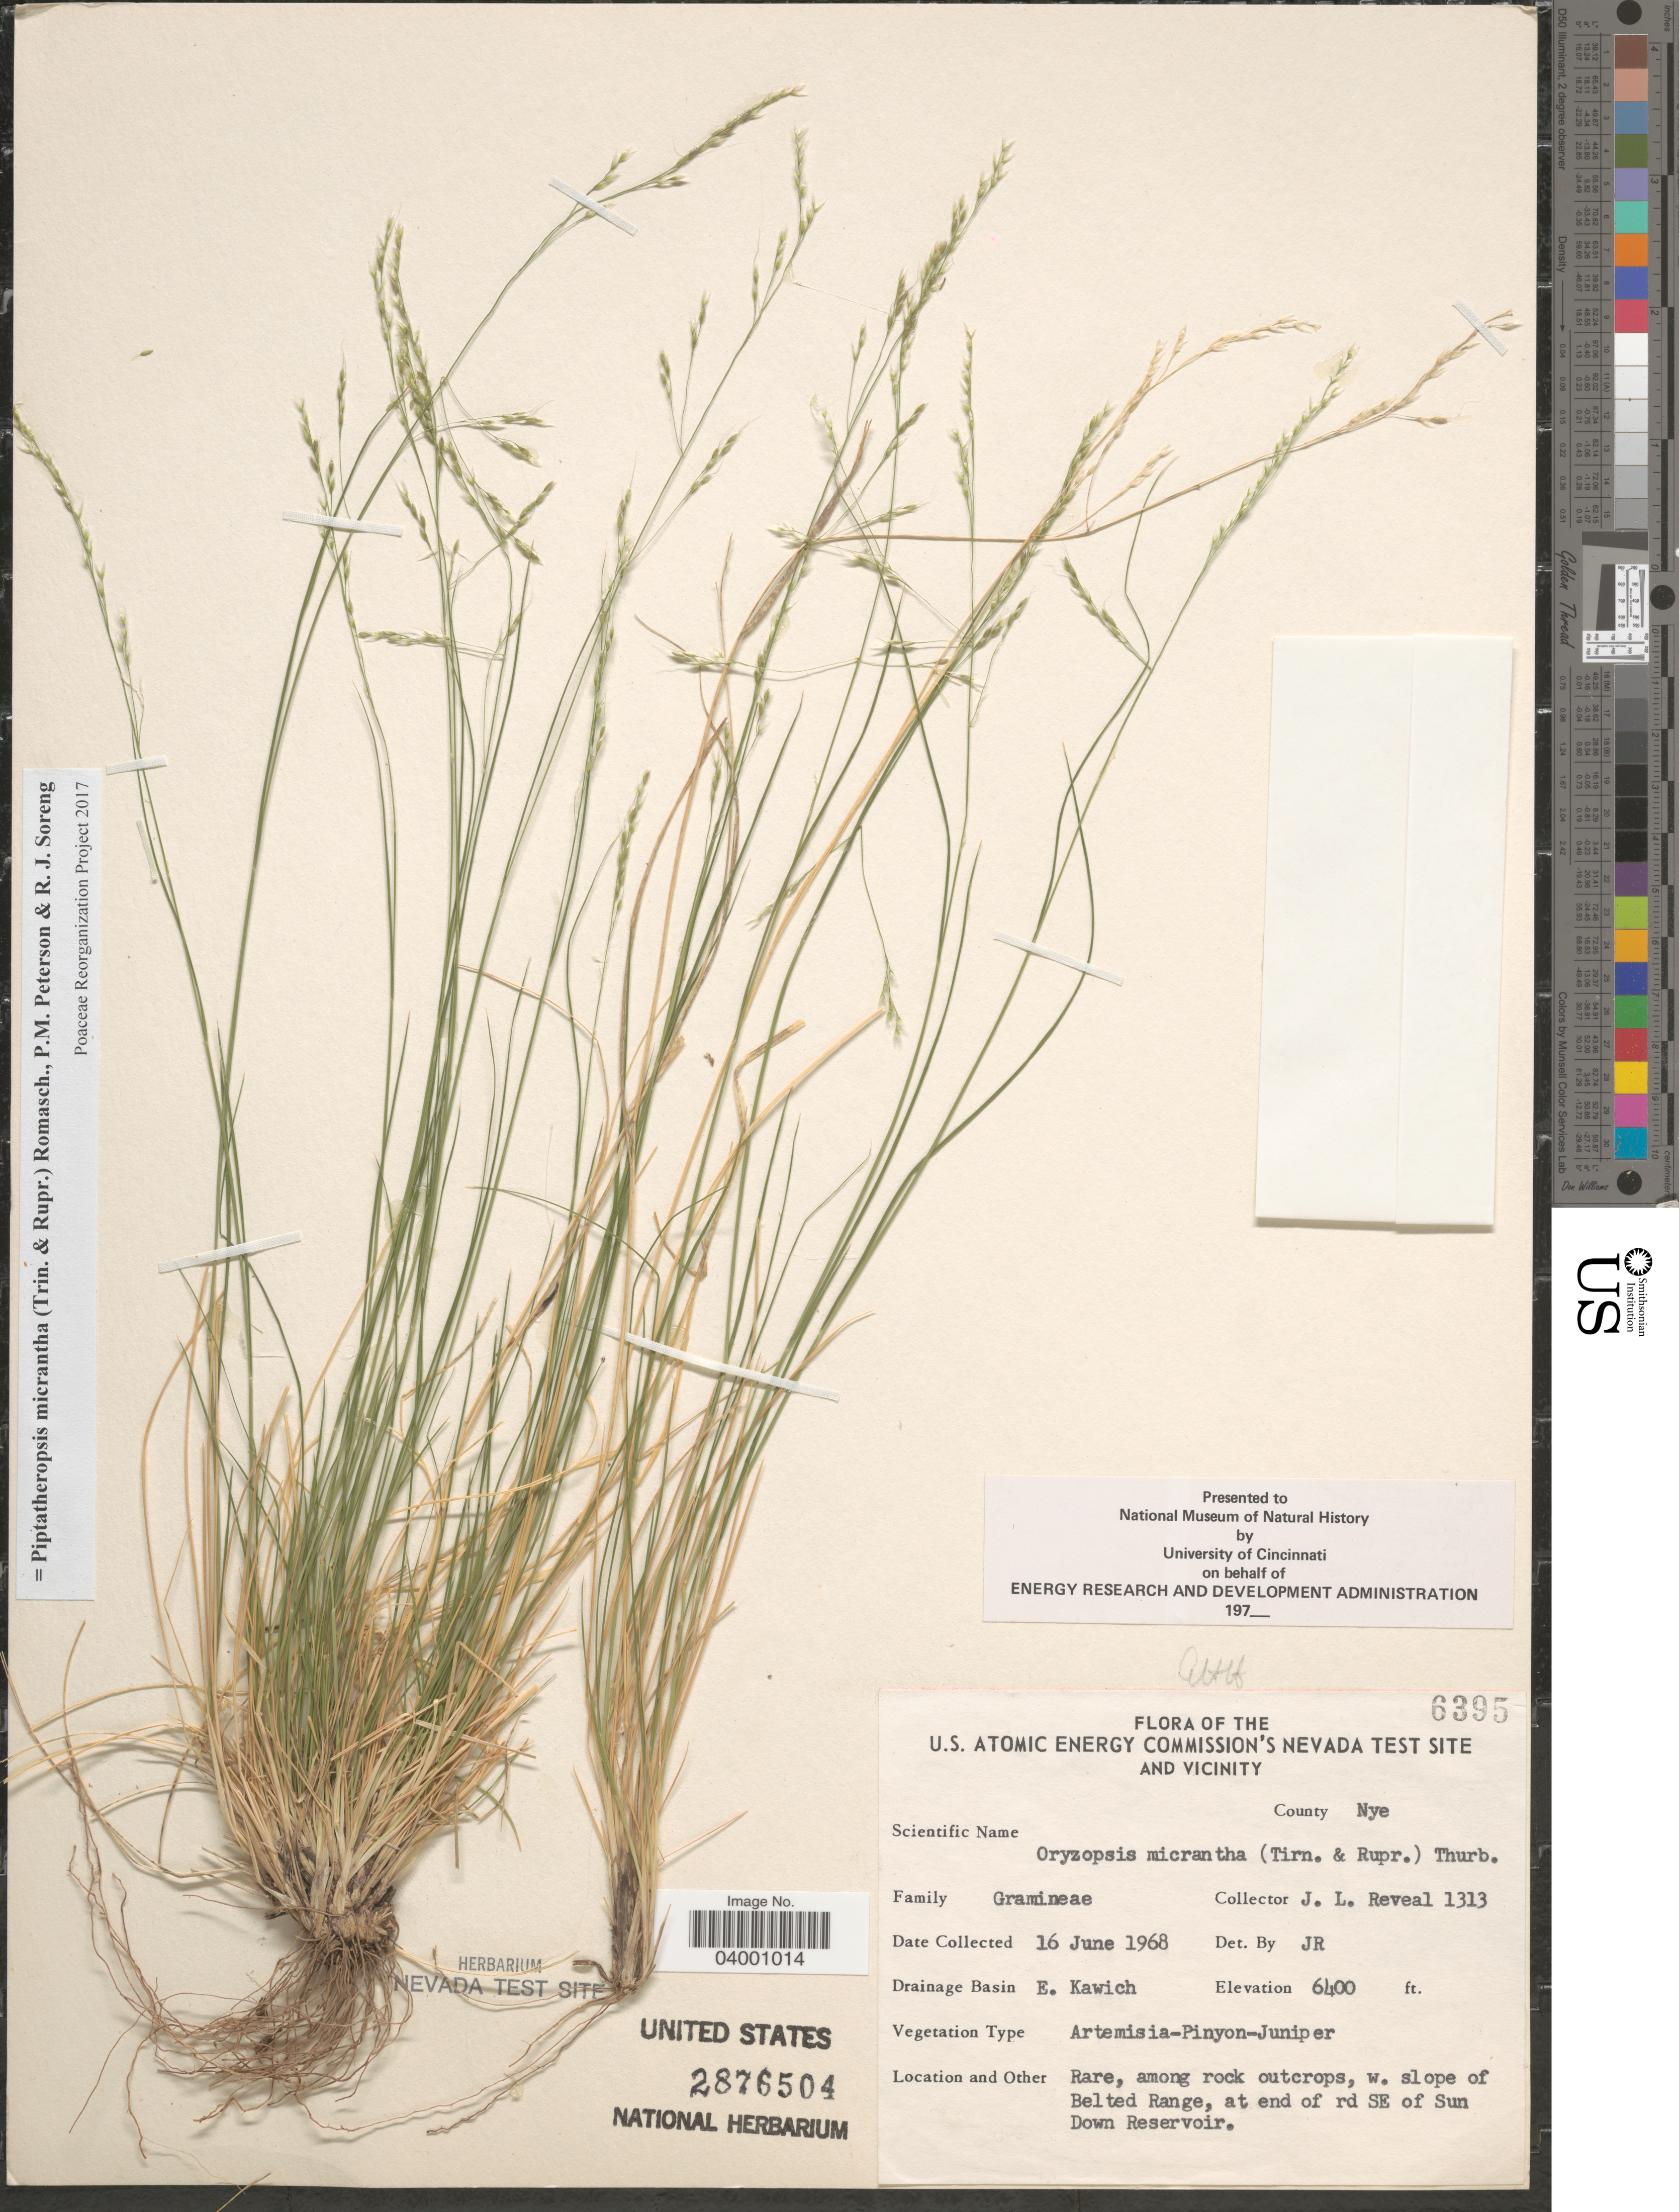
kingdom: Plantae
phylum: Tracheophyta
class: Liliopsida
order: Poales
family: Poaceae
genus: Piptatheropsis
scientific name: Piptatheropsis micrantha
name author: (Trin. & Rupr.) Romasch.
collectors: J. L. Reveal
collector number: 1313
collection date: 1968-06-16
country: United States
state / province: Nevada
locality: U.S. Atomic Energy Commission's Nevada Test Site and vicinity. County Nye. Drainage Basin E. Kawich. W. slope of Belted Range, at end of rd SE of Sun Down Reservoir.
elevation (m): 1951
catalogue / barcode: US 2876504